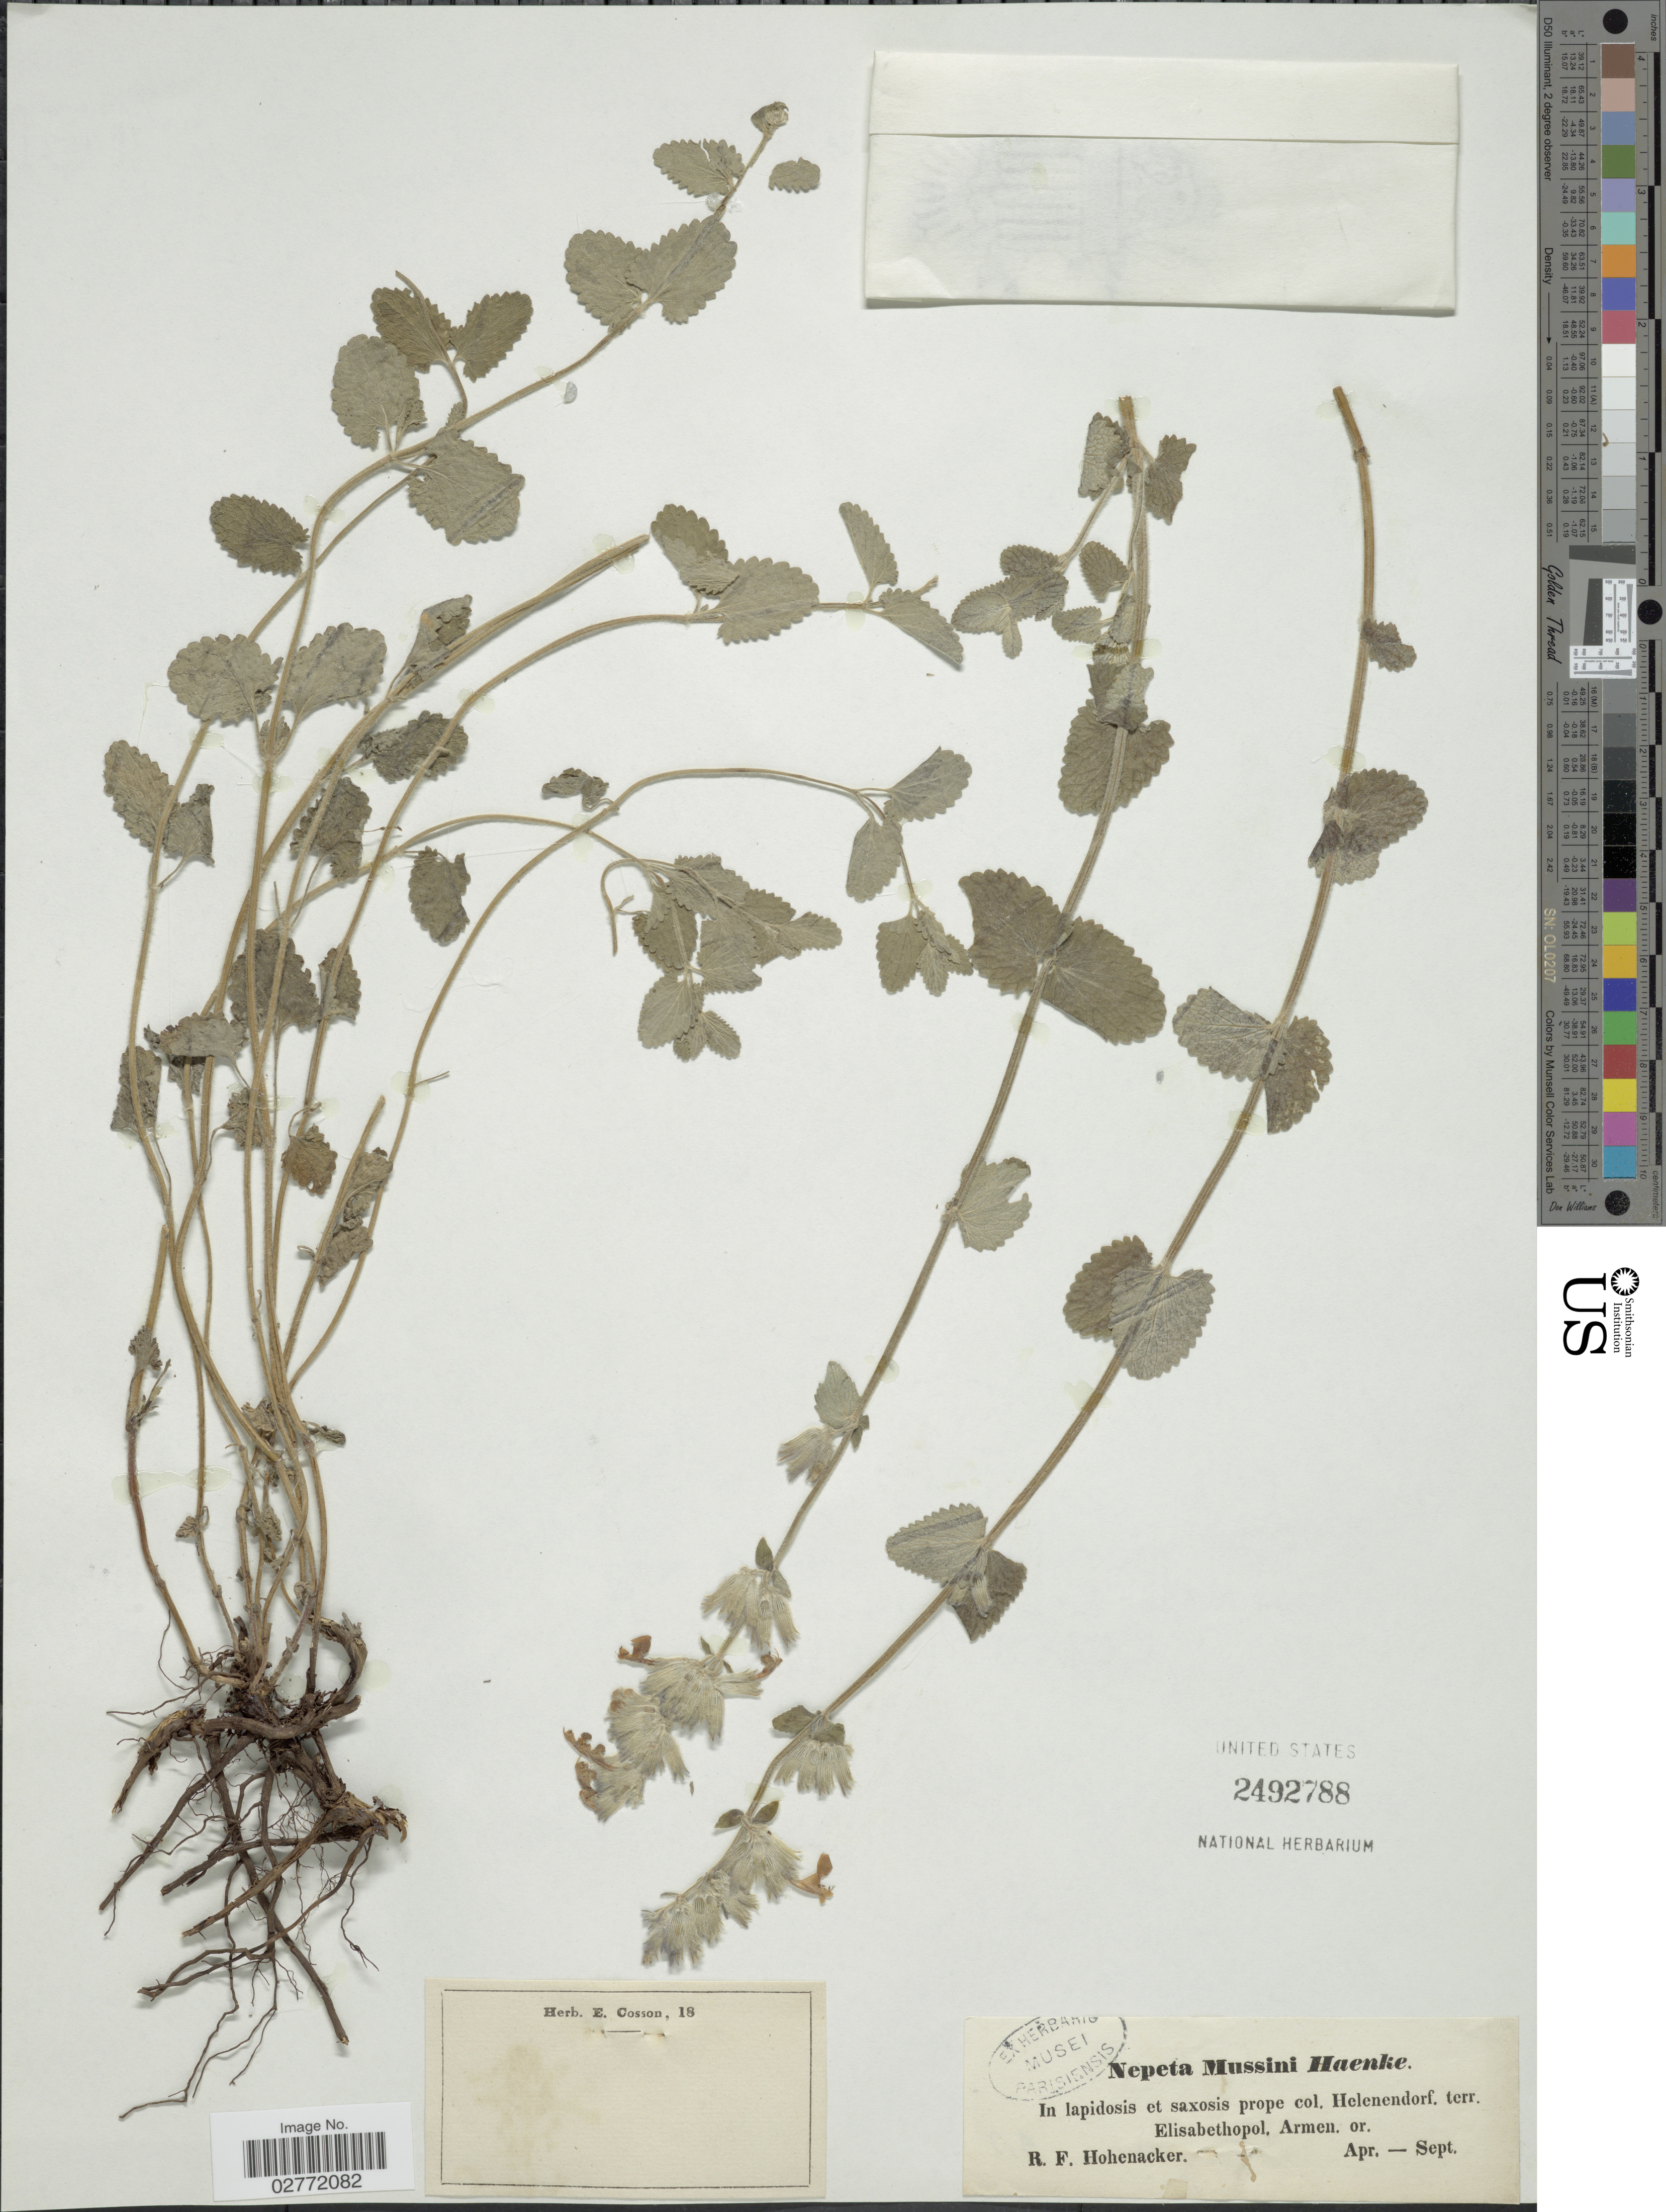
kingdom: Plantae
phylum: Tracheophyta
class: Magnoliopsida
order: Lamiales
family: Lamiaceae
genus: Nepeta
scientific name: Nepeta mussinii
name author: Spreng. ex Henckel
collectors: R. F. Hohenacker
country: Azerbaijan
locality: In lapidosis et saxosis prope col. Helenendorf, terr. Elisabethopol, Armen, or.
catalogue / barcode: US 2492788